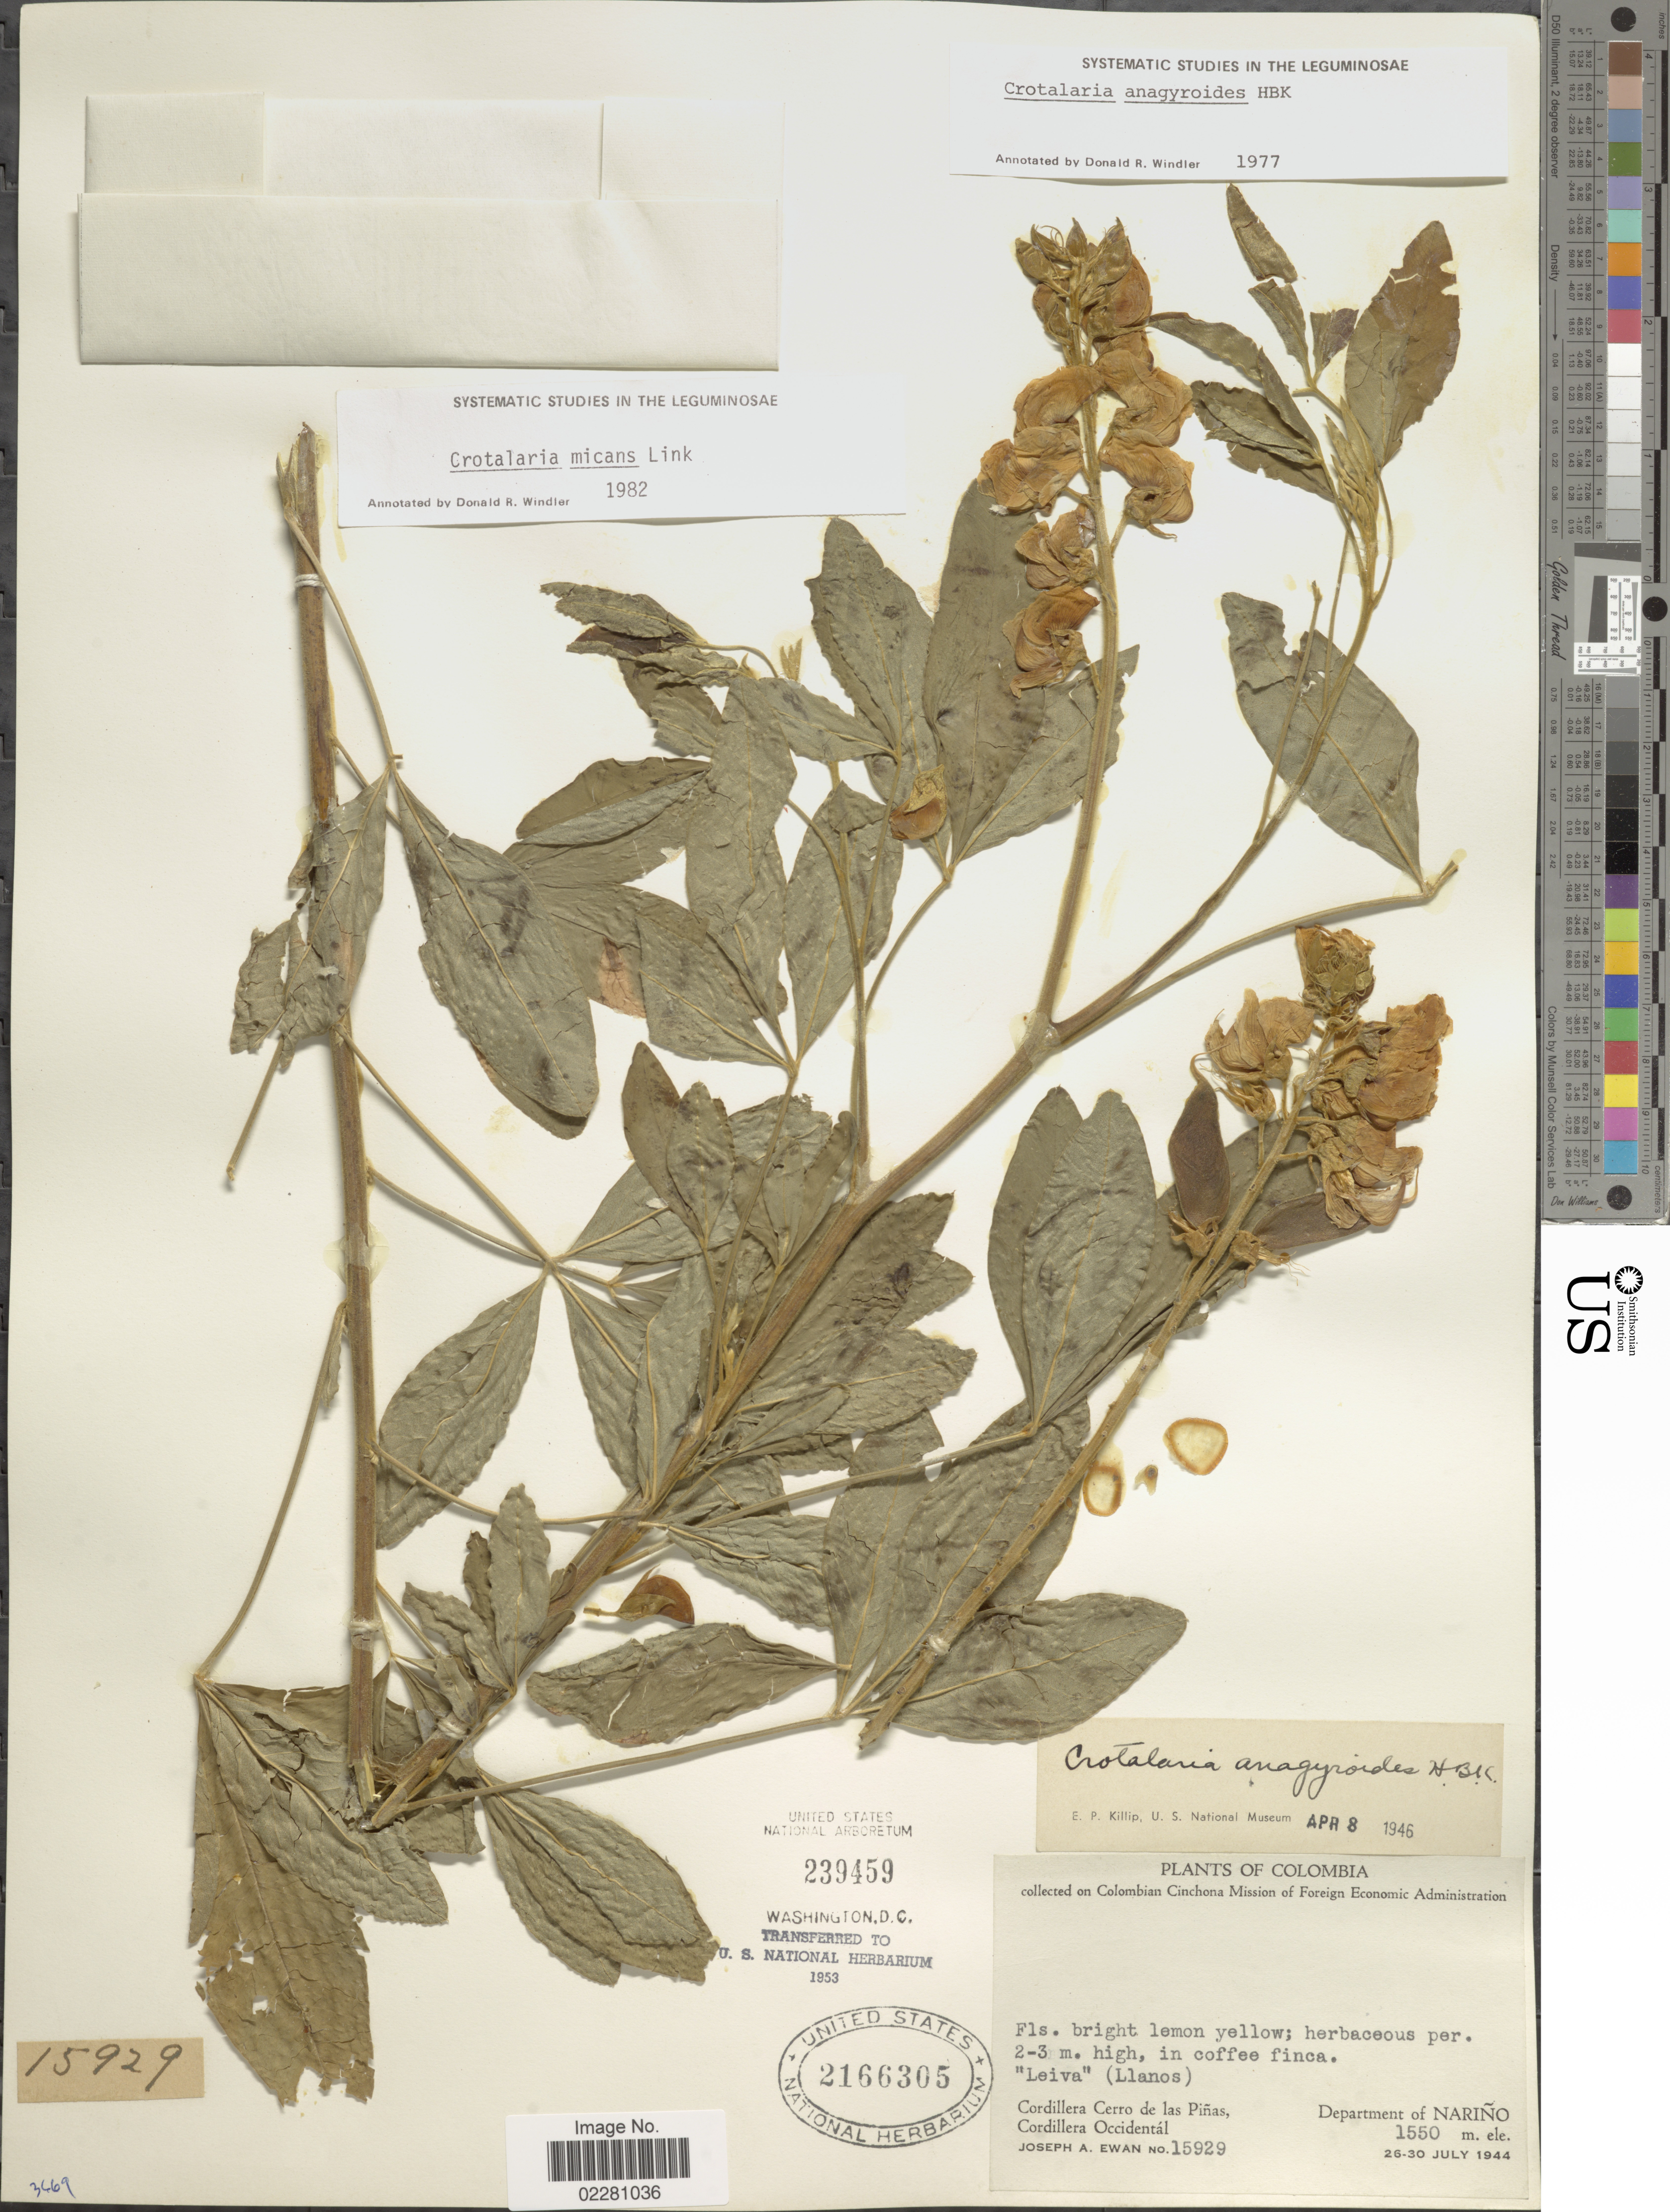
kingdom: Plantae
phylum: Tracheophyta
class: Magnoliopsida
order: Fabales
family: Fabaceae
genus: Crotalaria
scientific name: Crotalaria micans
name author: Link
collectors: J. A. Ewan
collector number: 15929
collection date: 1944-07-26/1944-07-30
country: Colombia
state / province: Nariño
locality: Cordillera Cerro de las Pinas, Cordillera Occidental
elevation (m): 1550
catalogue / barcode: US 2166305